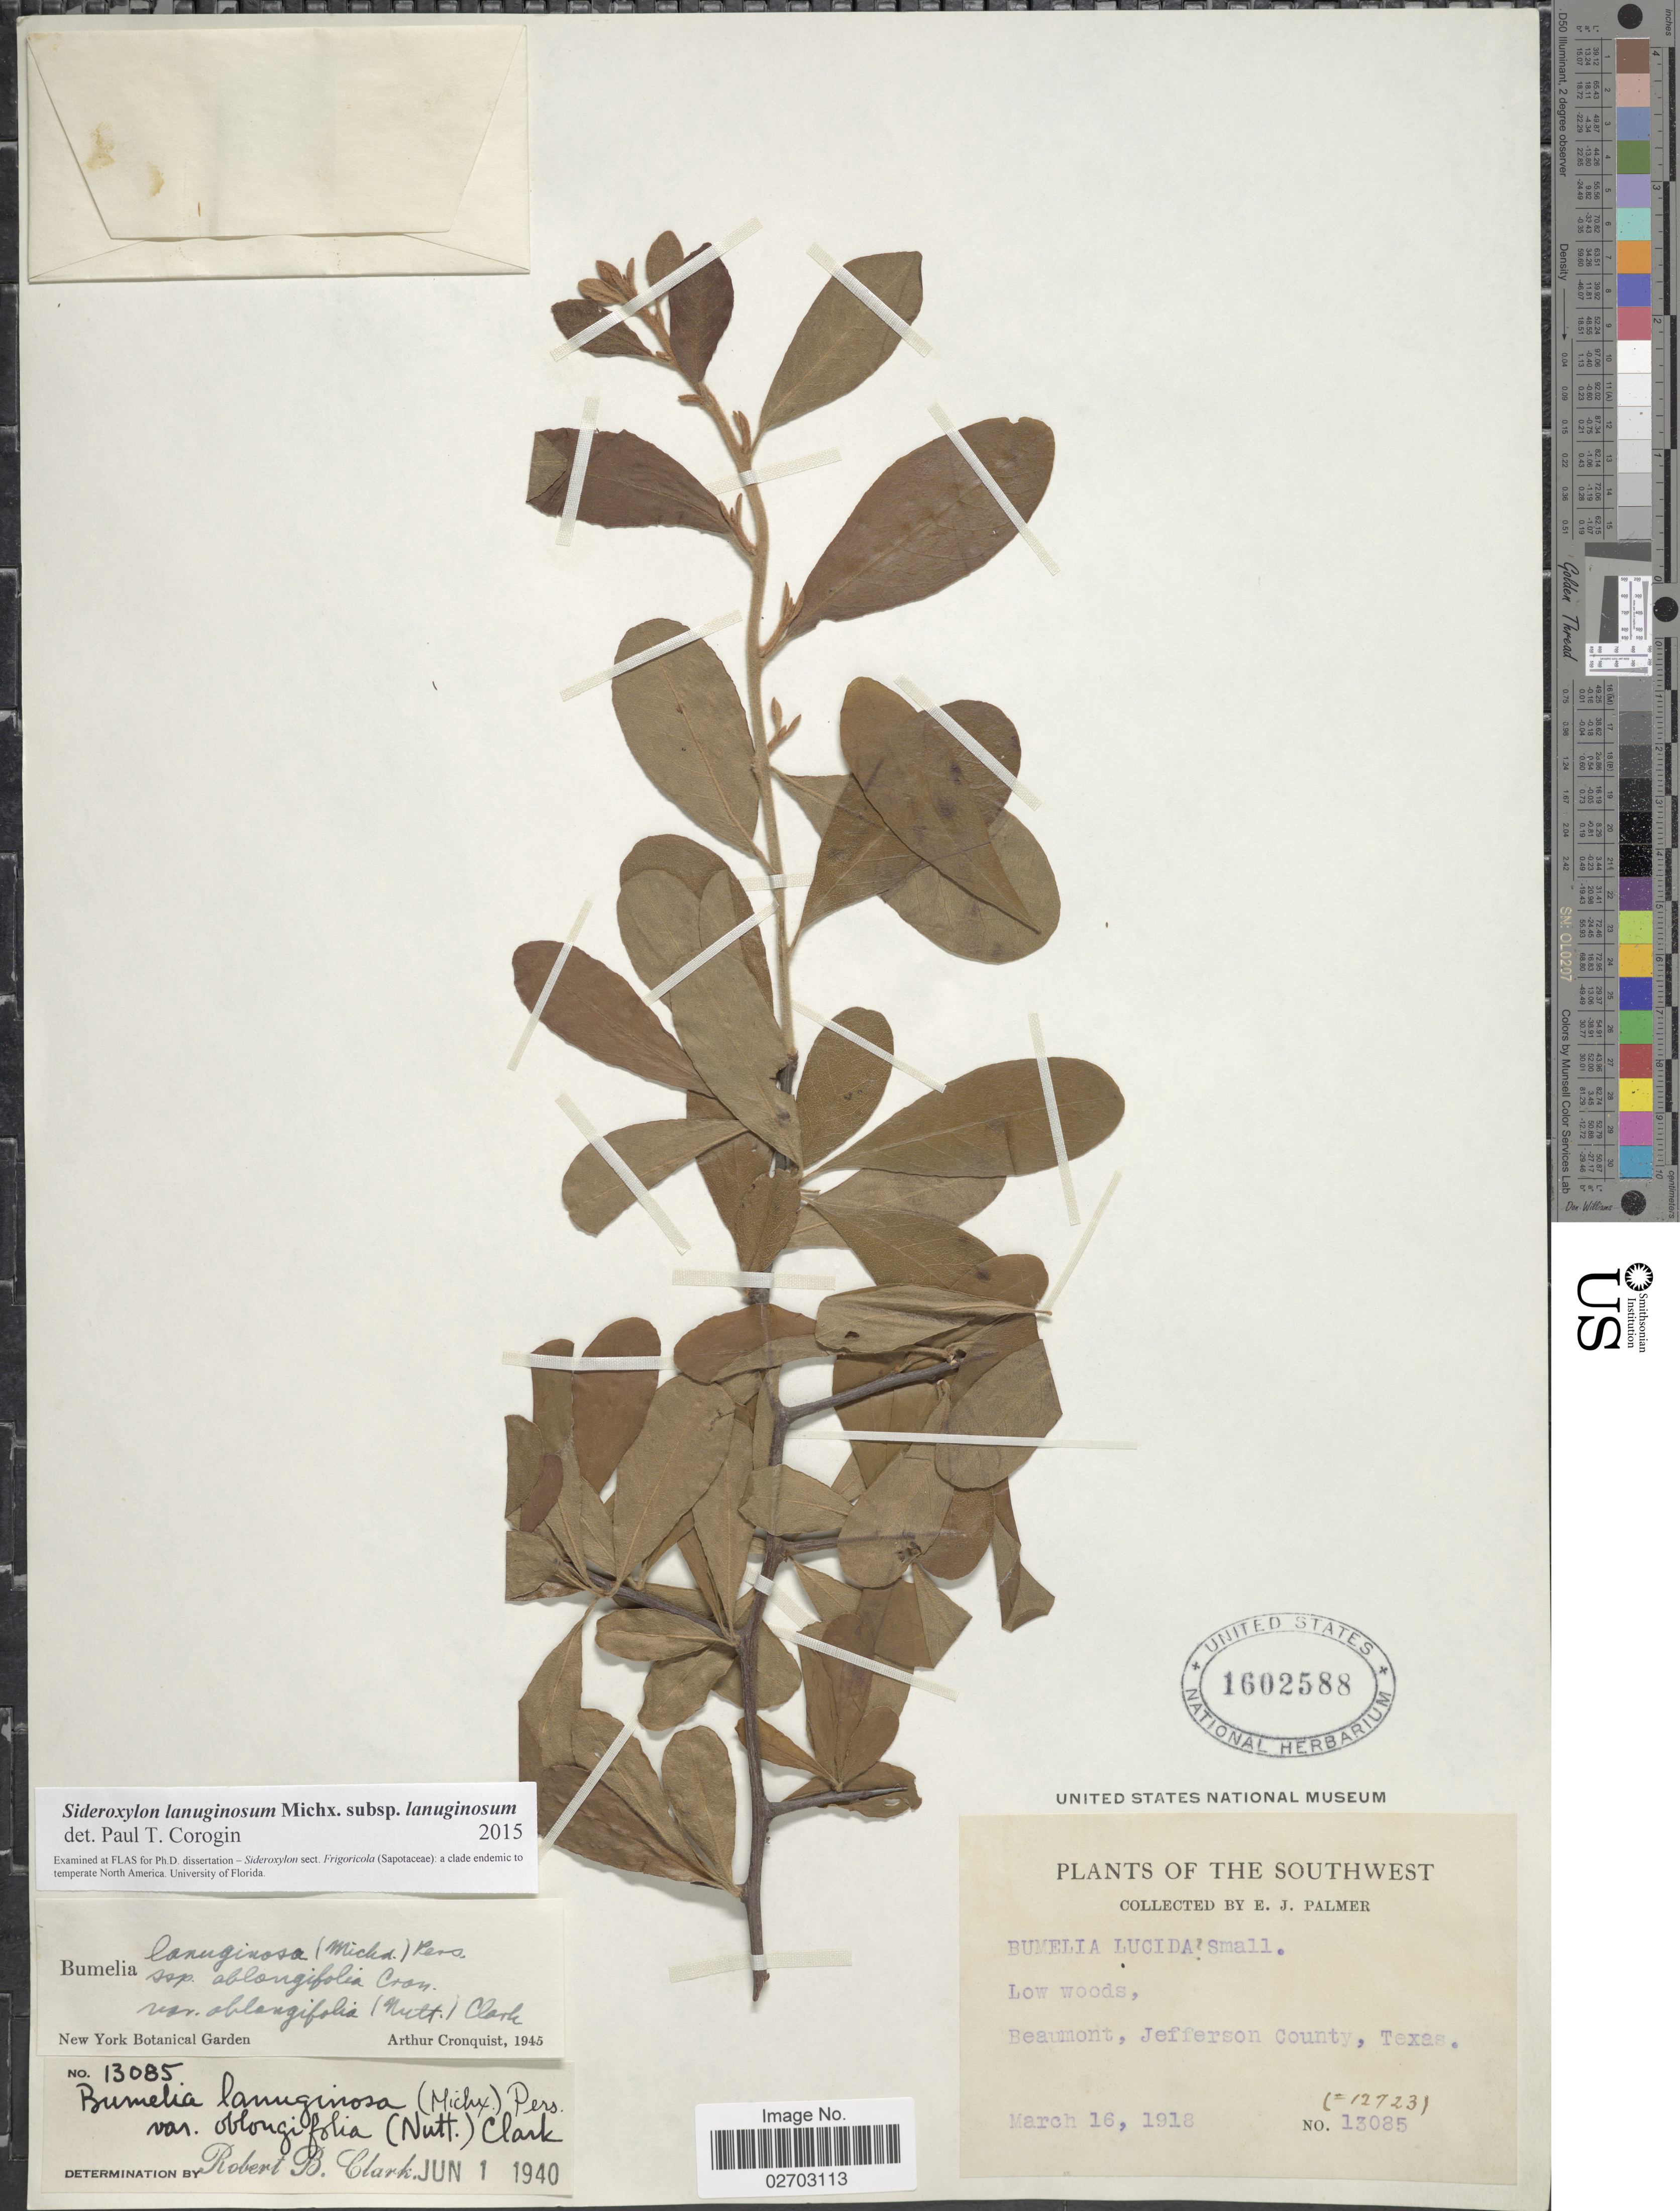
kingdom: Plantae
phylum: Tracheophyta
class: Magnoliopsida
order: Ericales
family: Sapotaceae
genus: Sideroxylon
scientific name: Sideroxylon lanuginosum subsp. lanuginosum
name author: Michx.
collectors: E. J. Palmer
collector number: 13085/12723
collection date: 1918-03-16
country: United States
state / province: Texas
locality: Southwest, Beaumont, Jefferson County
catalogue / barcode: US 1602588